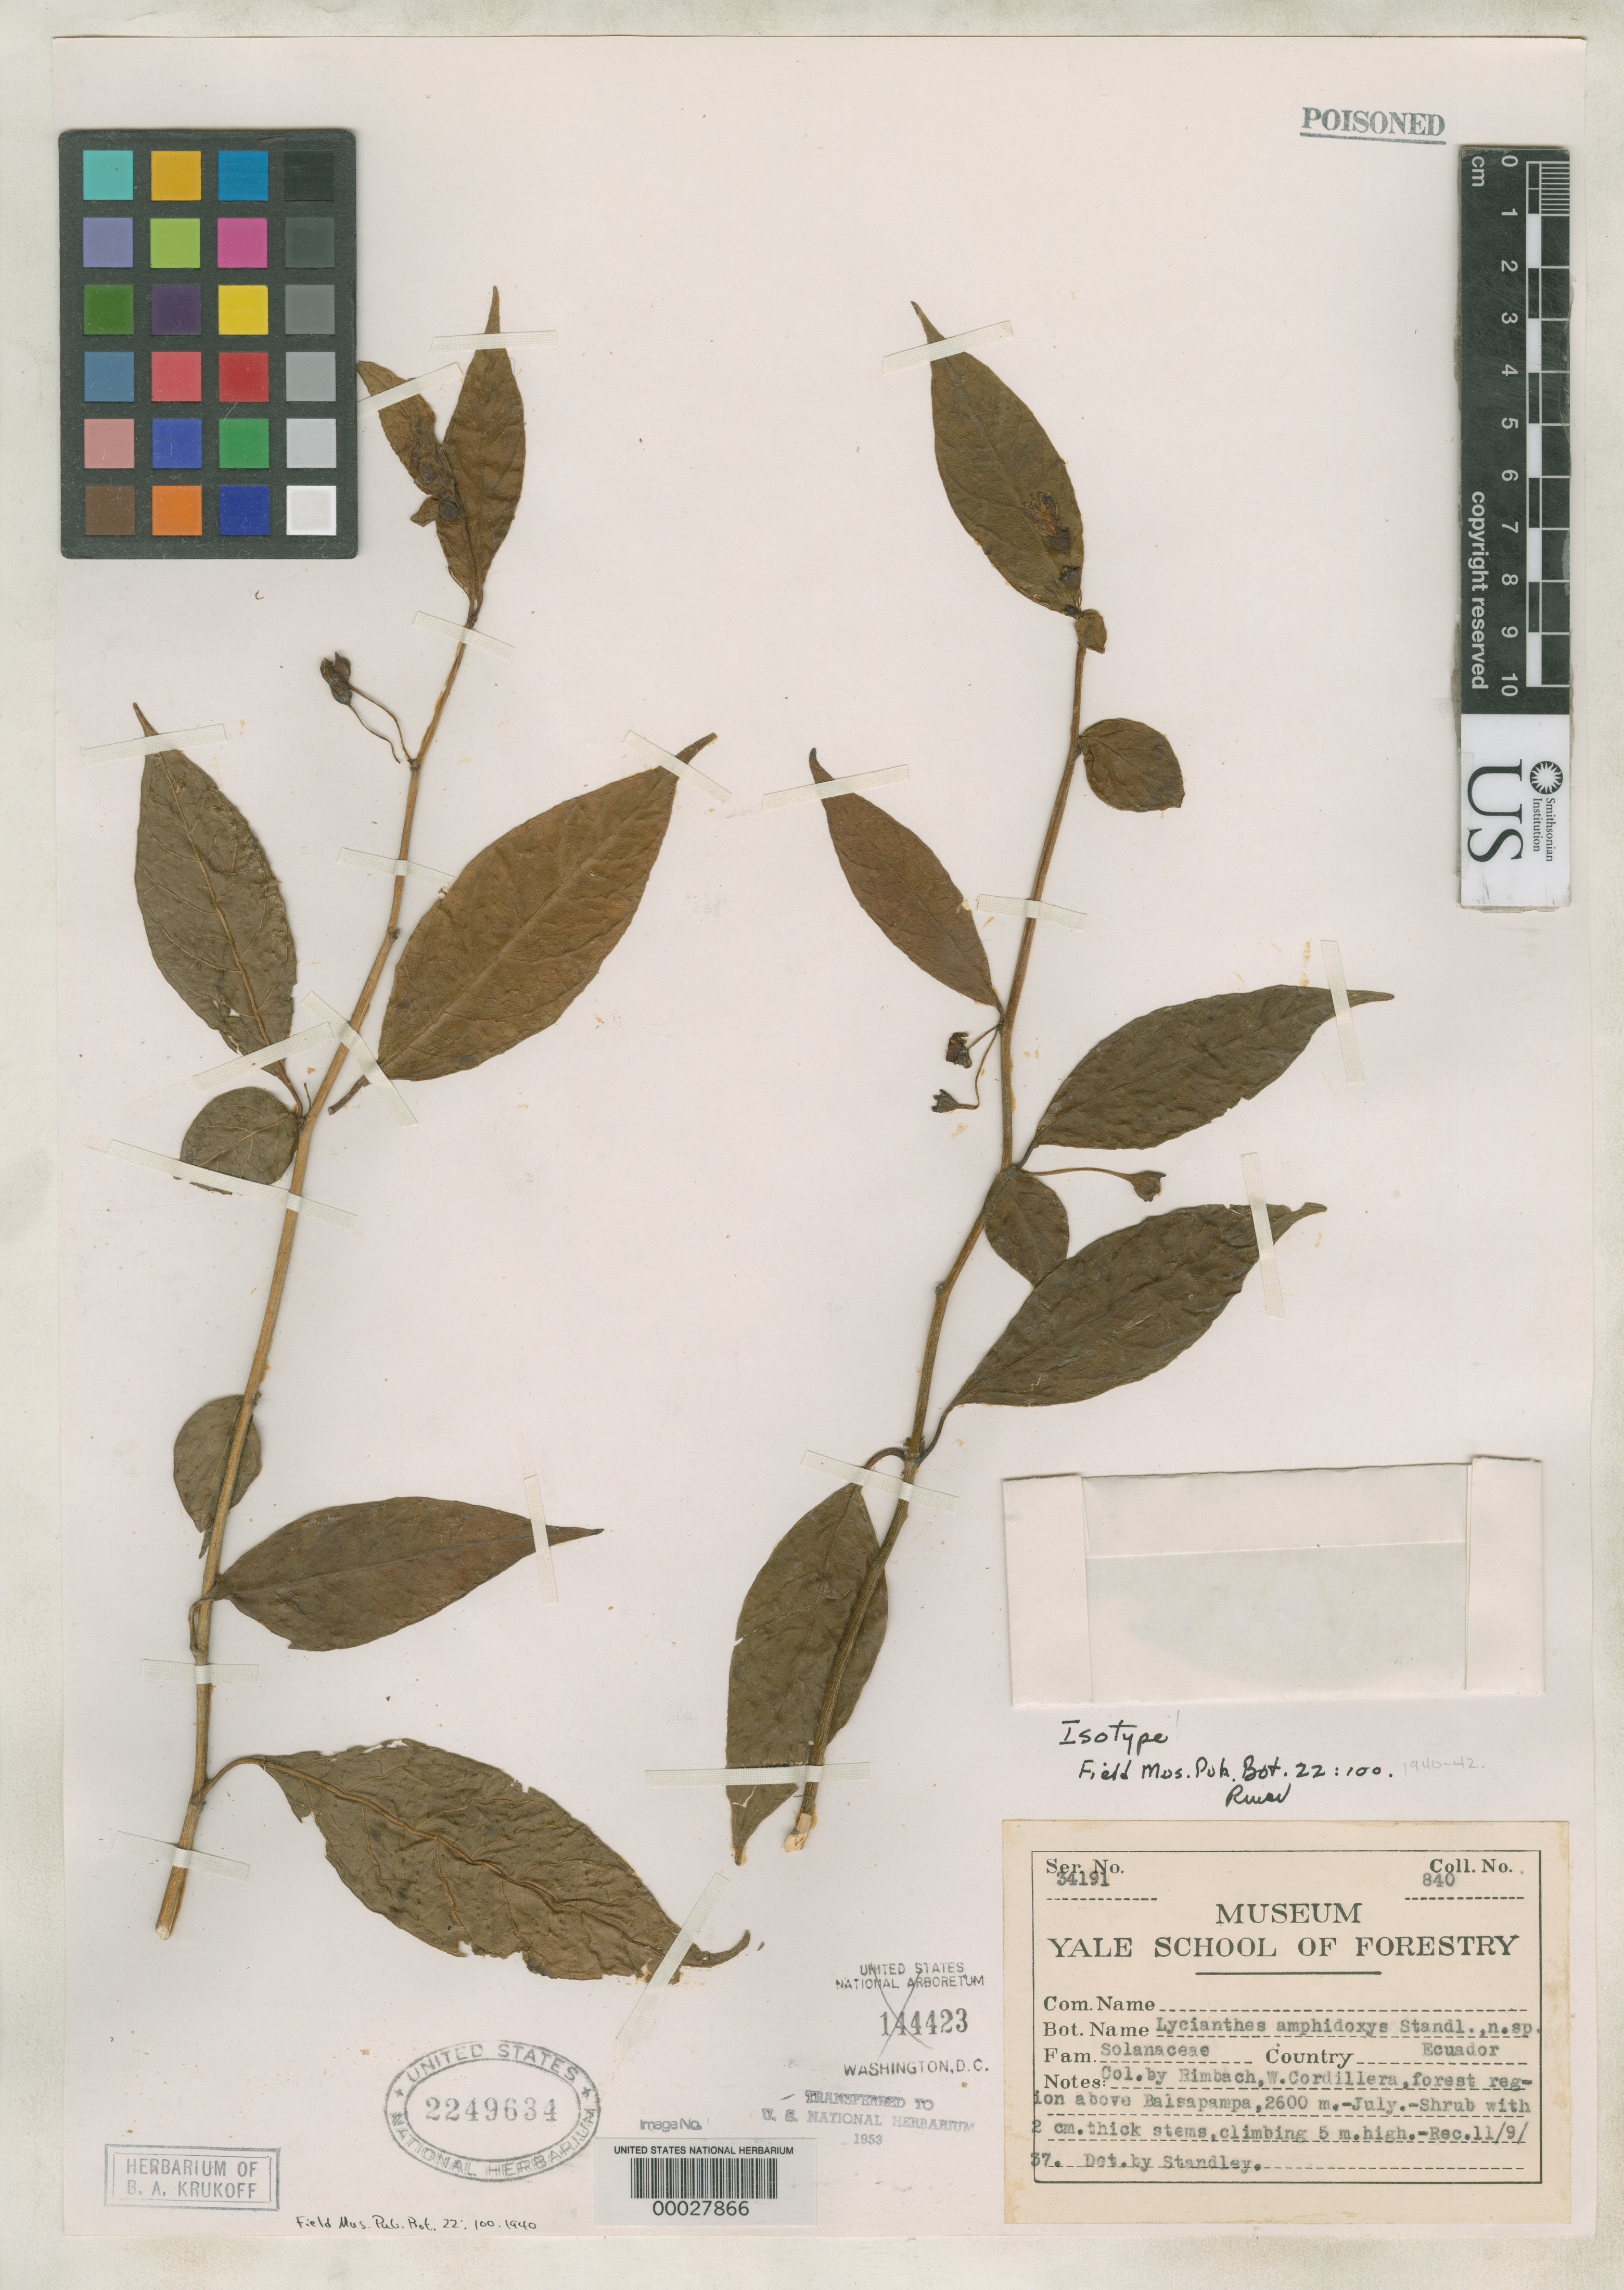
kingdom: Plantae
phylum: Tracheophyta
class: Magnoliopsida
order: Solanales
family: Solanaceae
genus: Lycianthes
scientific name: Lycianthes amphidoxys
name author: Standl.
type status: Isotype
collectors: A. Rimbach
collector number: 840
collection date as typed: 1937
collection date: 1937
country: Ecuador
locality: W Cordillera, region above Balsa Pampa, E of Babahoyo.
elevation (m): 2600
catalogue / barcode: US 2249634